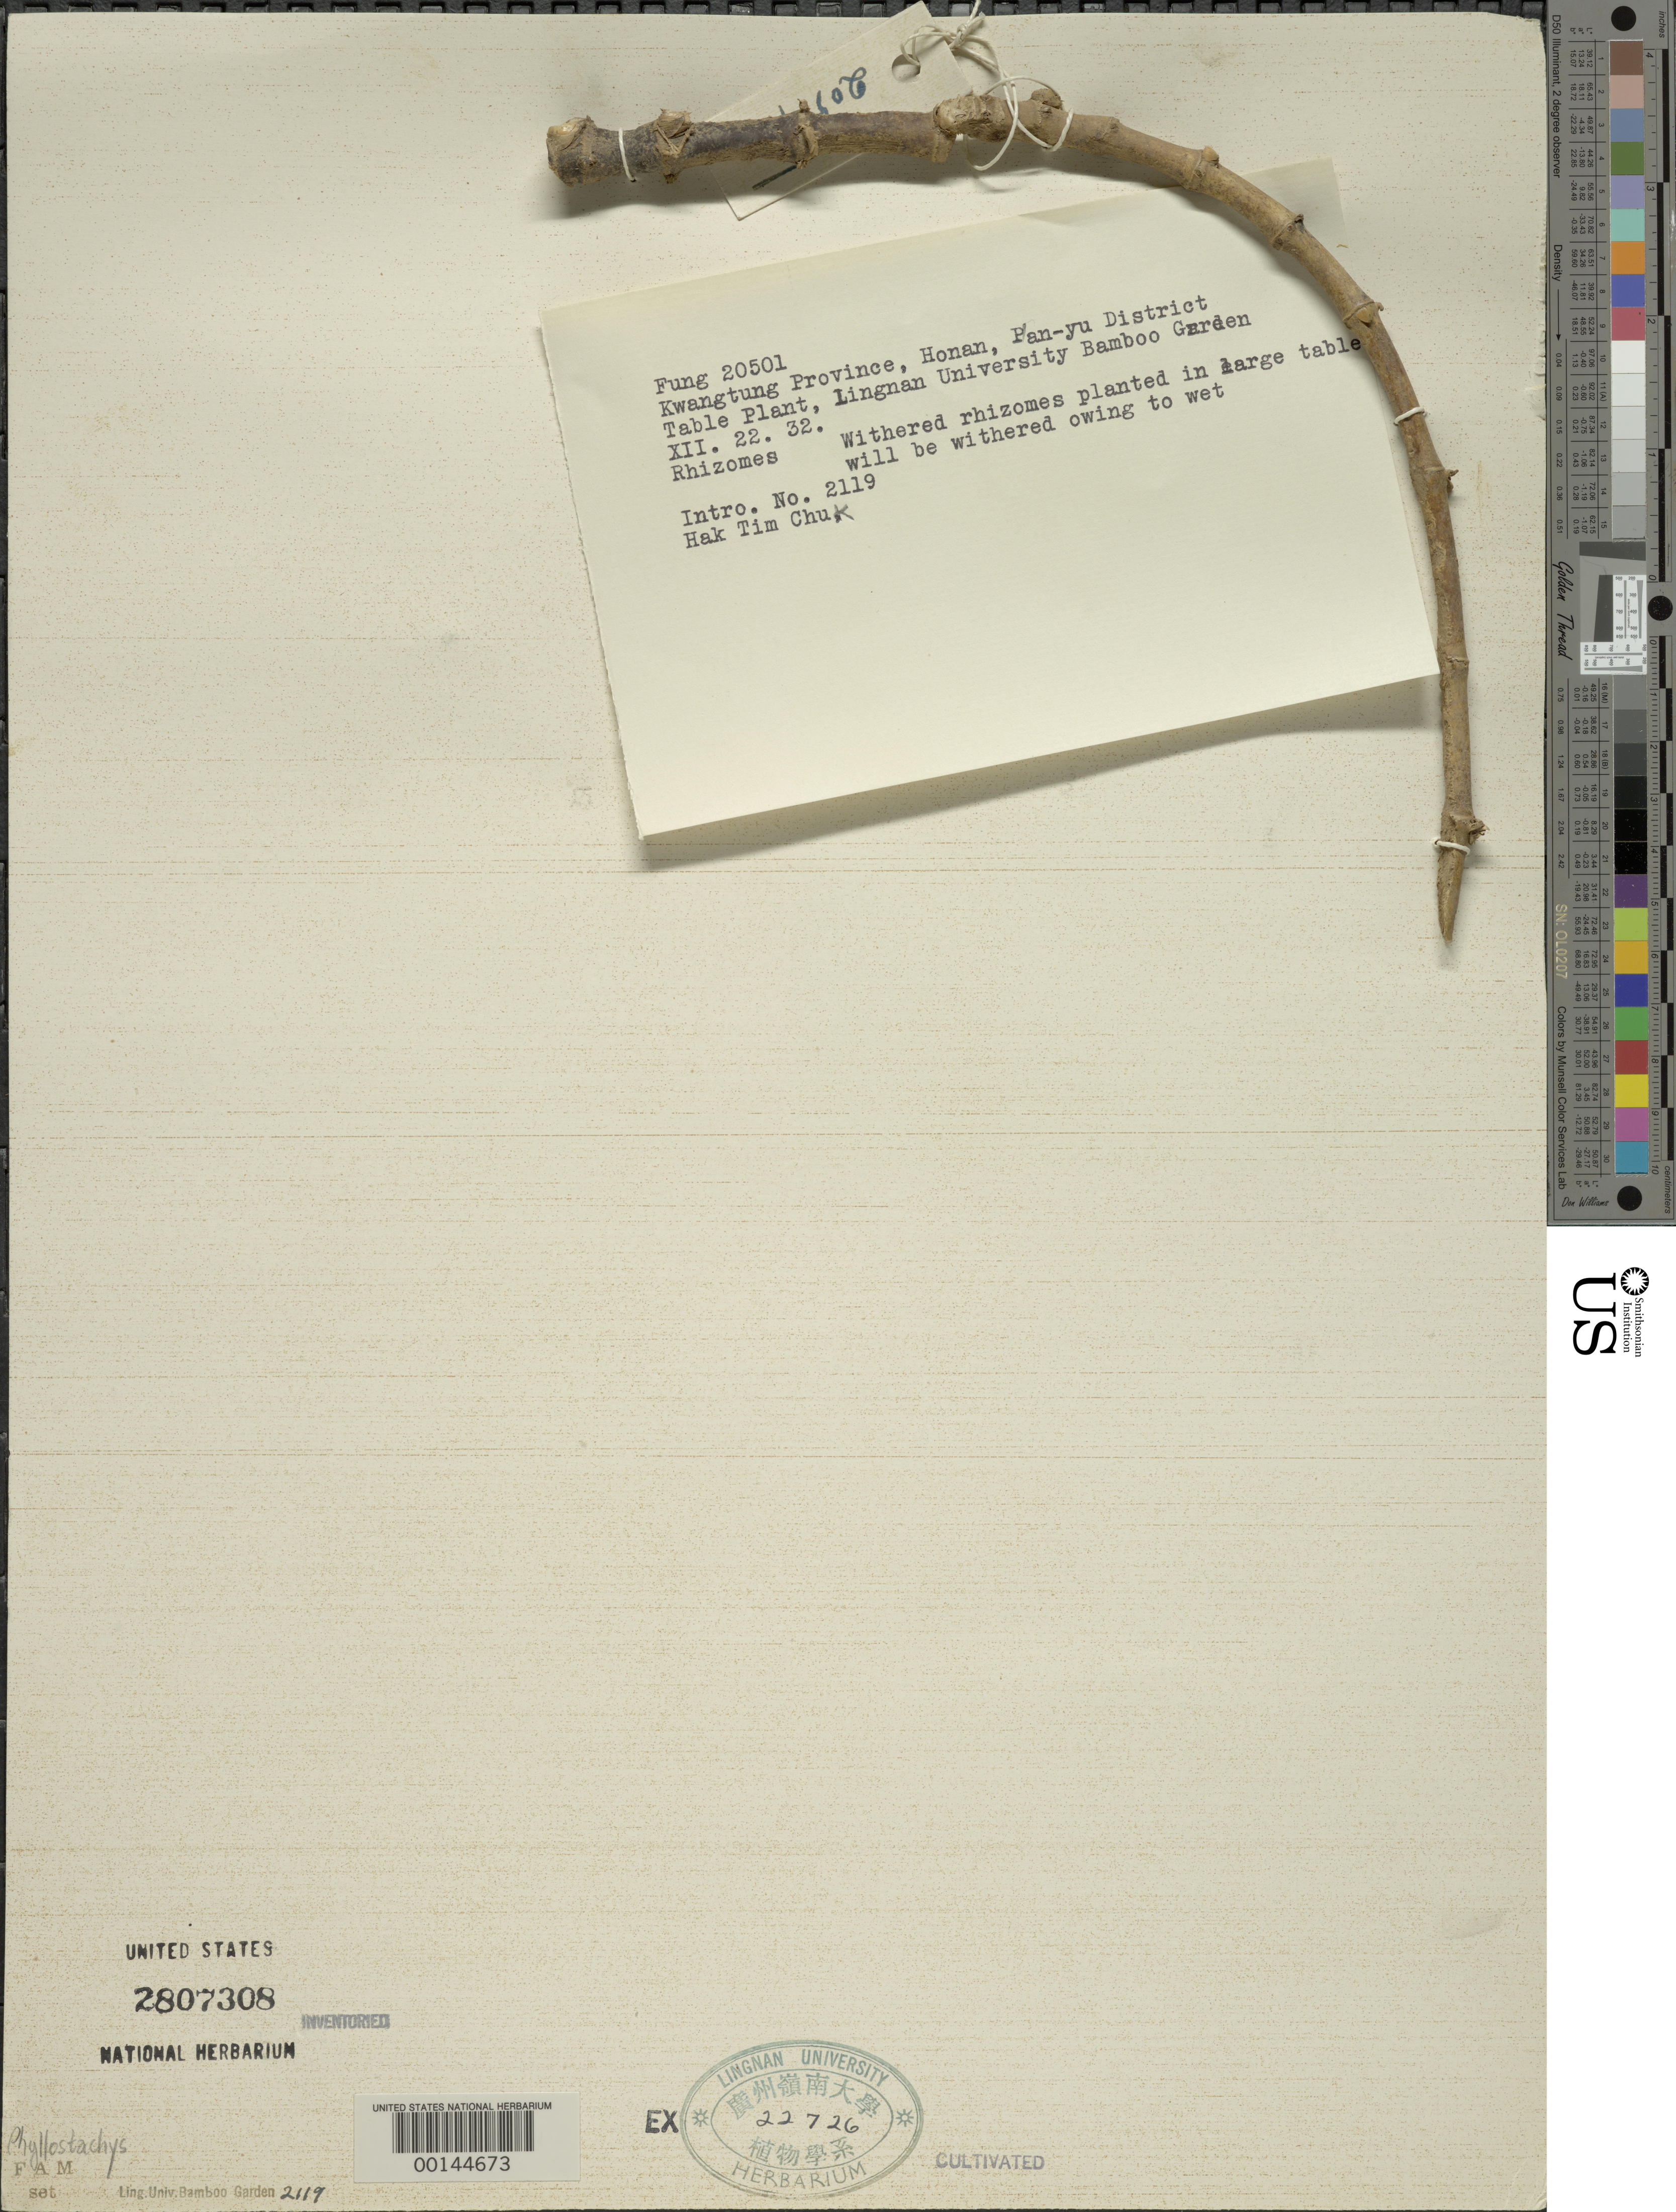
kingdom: Plantae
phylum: Tracheophyta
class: Liliopsida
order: Poales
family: Poaceae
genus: Phyllostachys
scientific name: Phyllostachys sp.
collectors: H. L. Fung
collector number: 20501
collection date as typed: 22 Dec 1932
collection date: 1932-12-22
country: China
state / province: Guangdong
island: Honam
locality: Honan, p'an-yu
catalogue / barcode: US 2807308